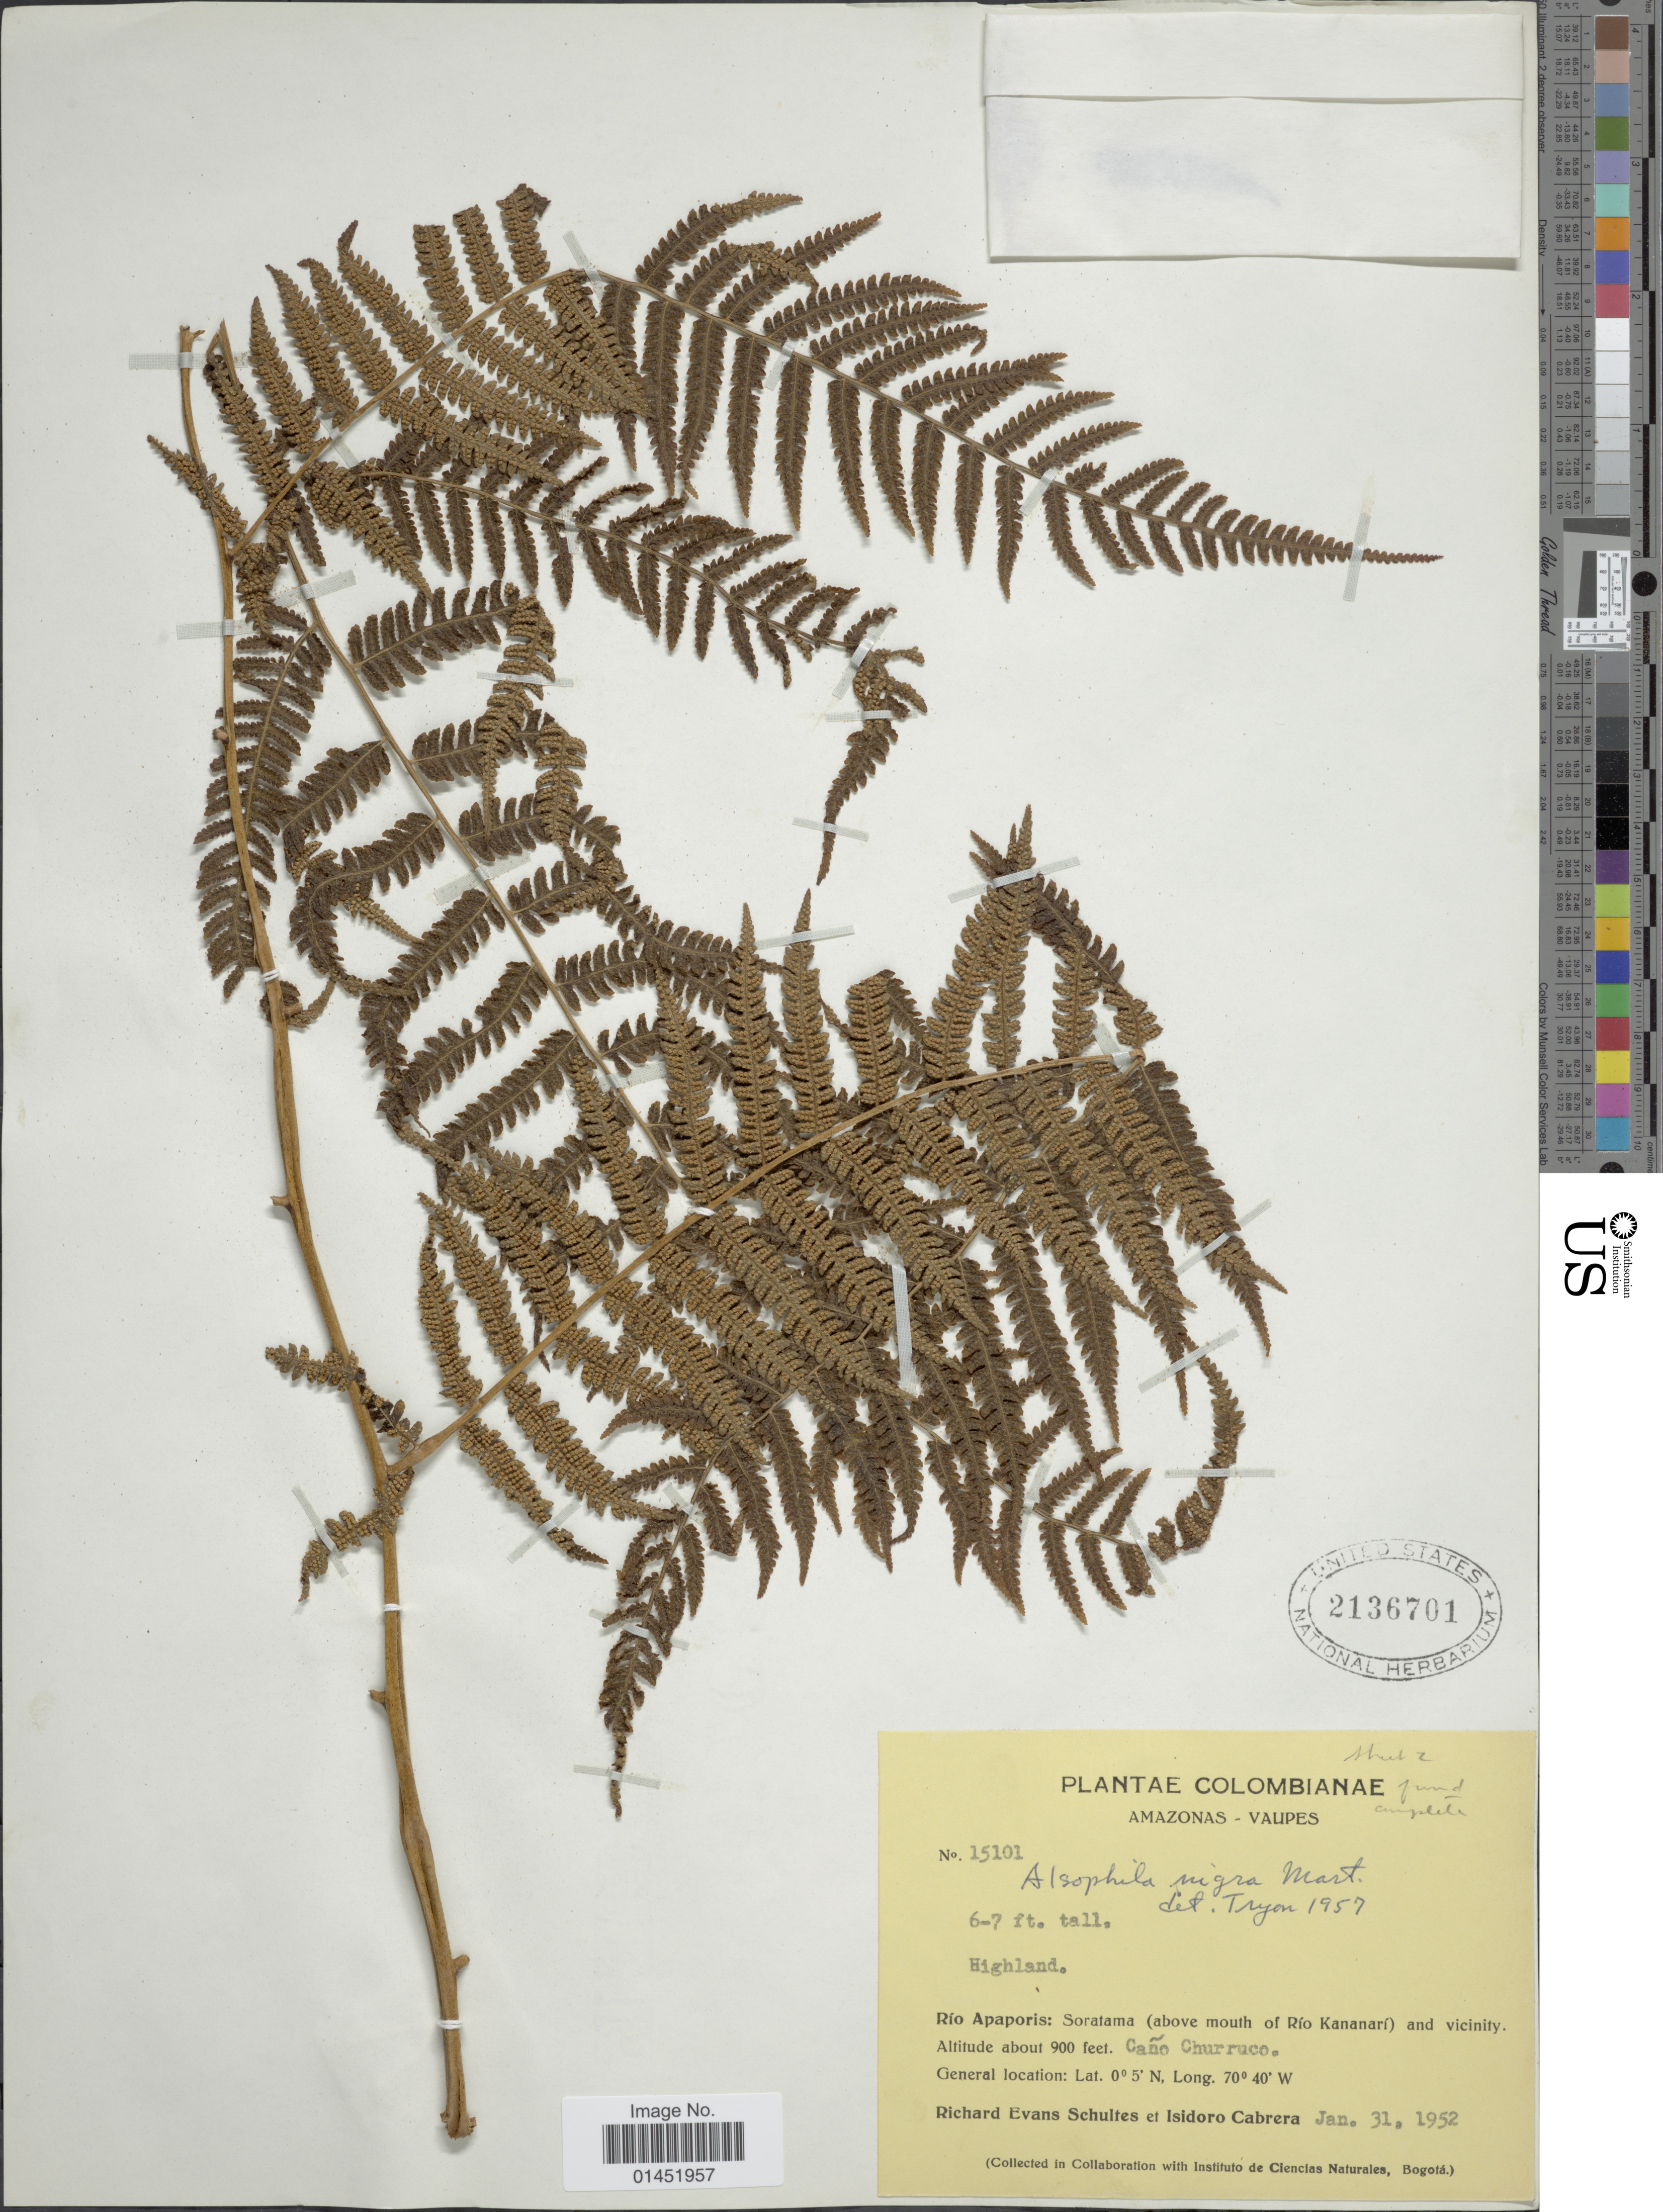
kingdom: Plantae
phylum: Tracheophyta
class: Polypodiopsida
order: Cyatheales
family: Cyatheaceae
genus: Cyathea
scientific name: Cyathea lasiosora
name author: (Mett. ex Kuhn) Domin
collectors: R. E. Schultes & I. Cabrera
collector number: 15101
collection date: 1952-01-31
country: Colombia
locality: Amazonas-Vaupés, Río Apaporis: Soratama (above mouth of Río Kananarí) and vicinity, Caño Churruco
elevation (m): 274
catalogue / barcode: US 2136701